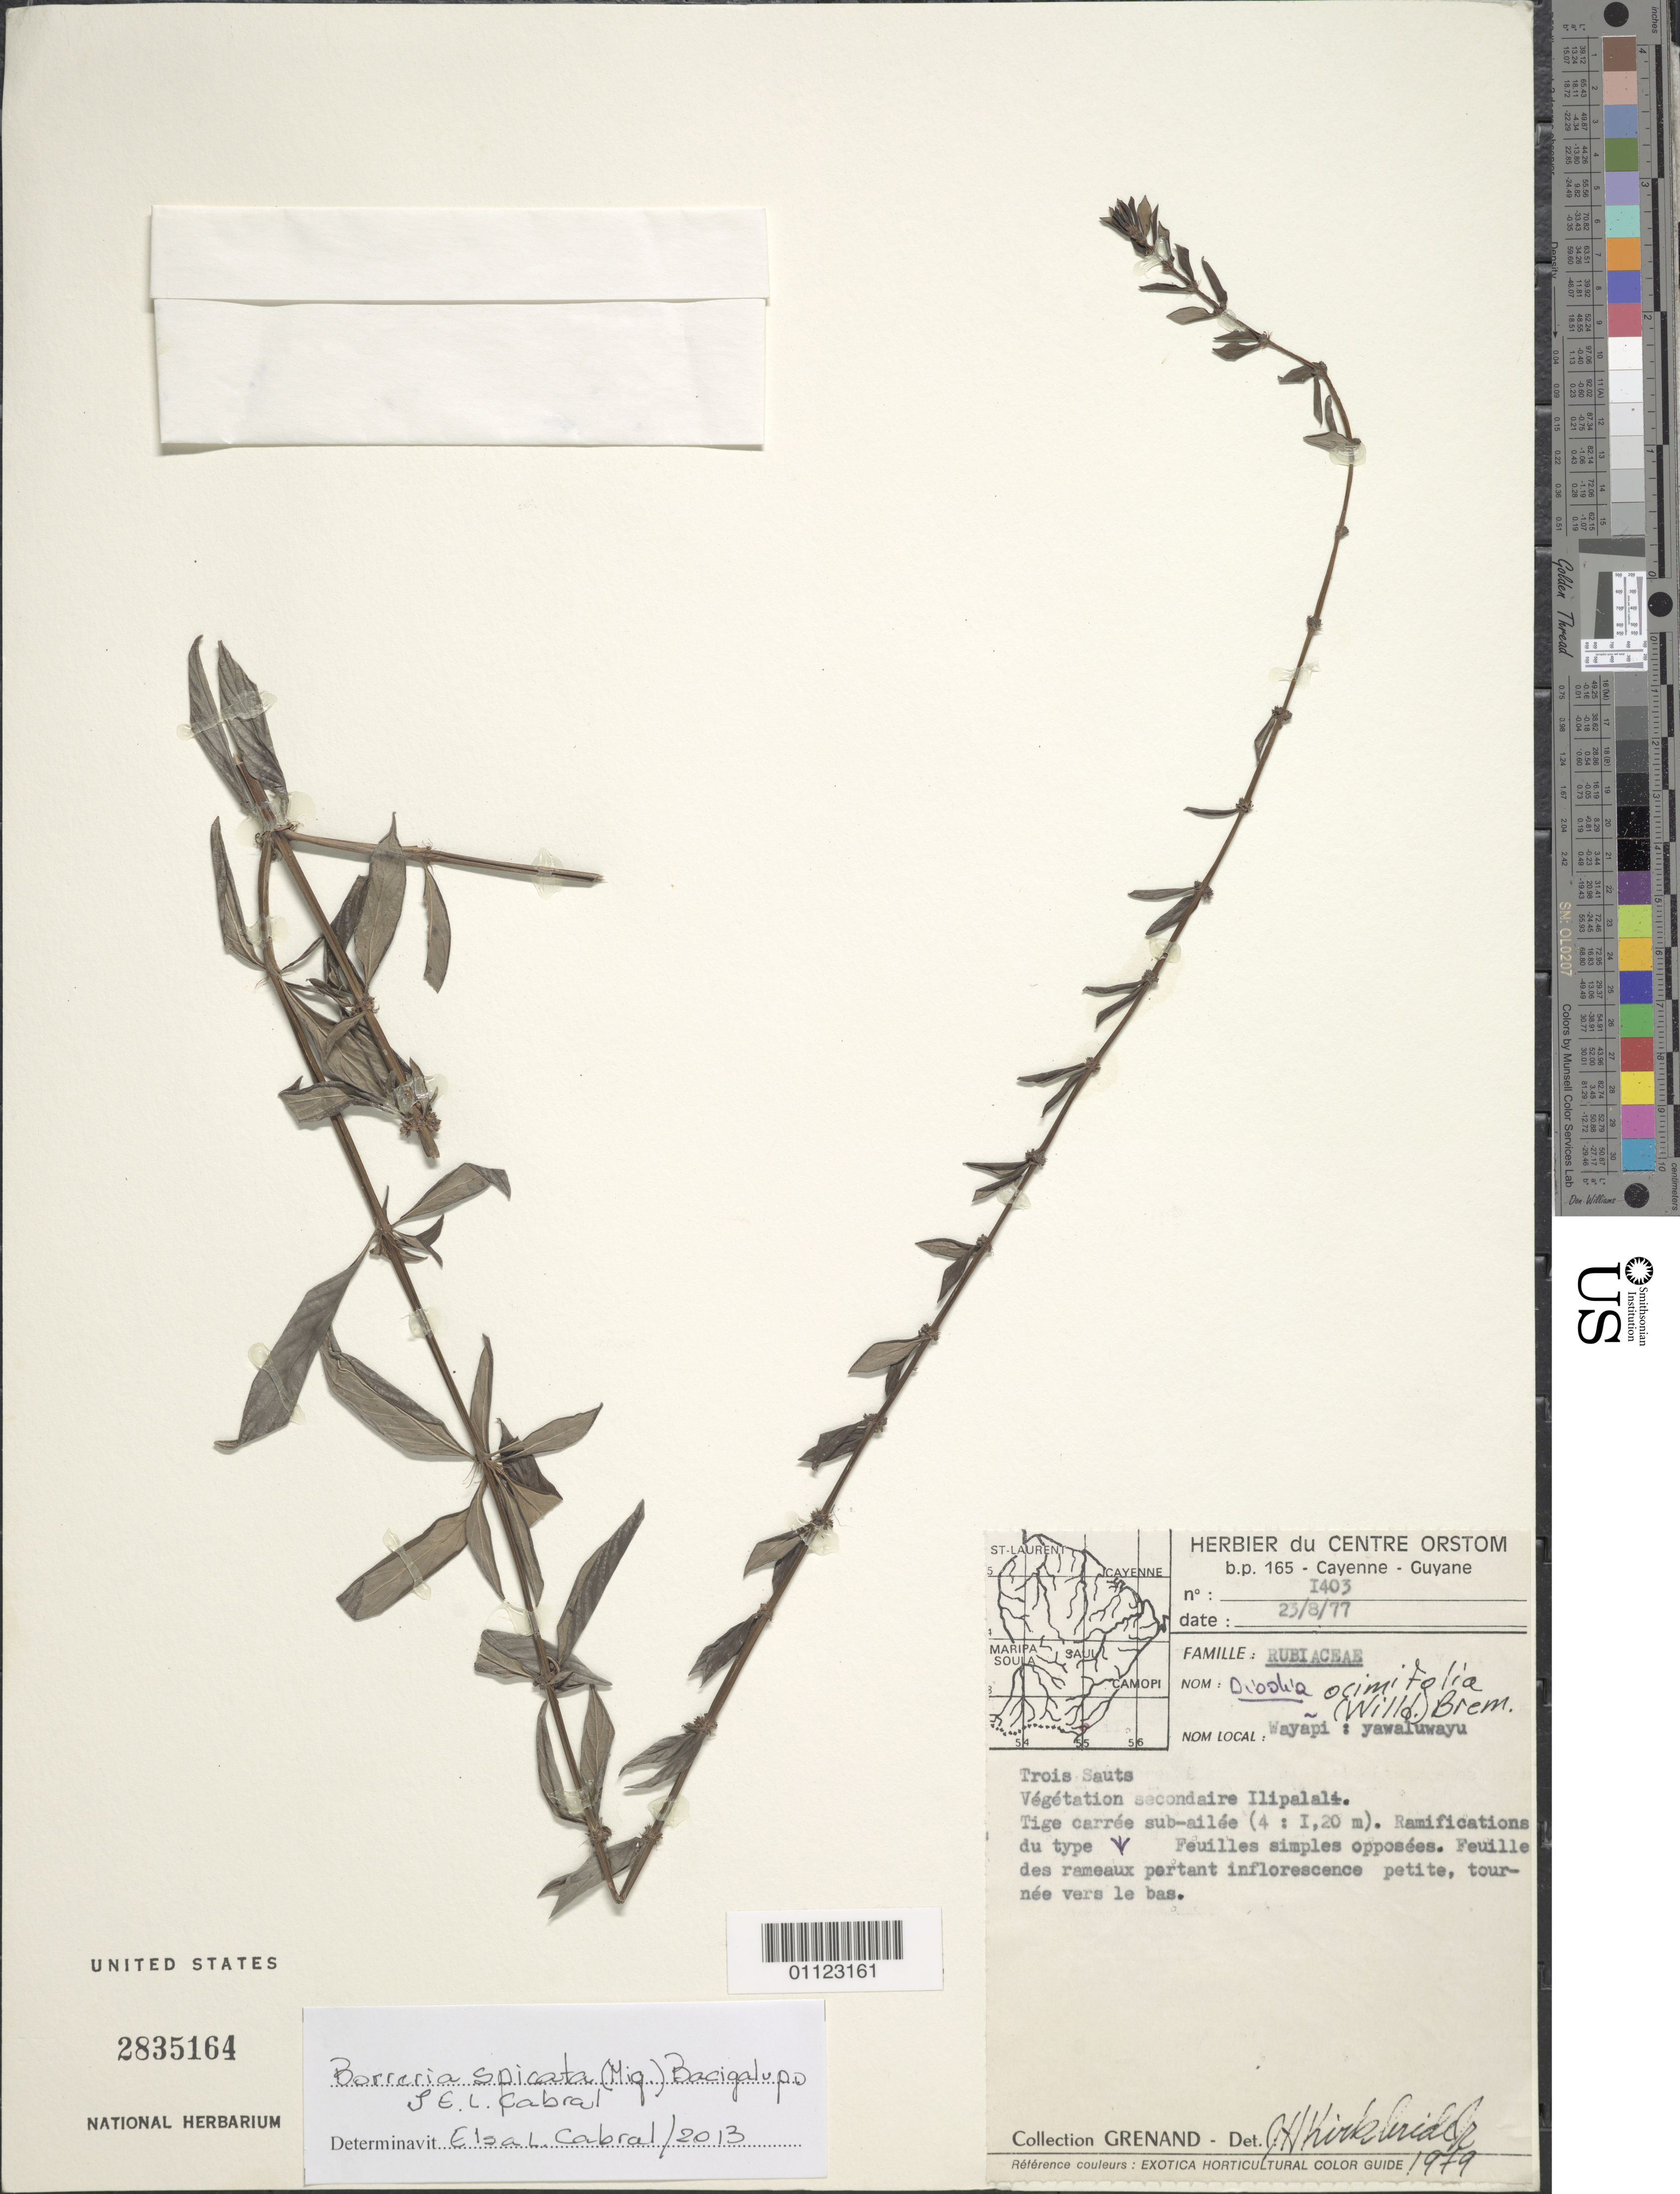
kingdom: Plantae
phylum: Tracheophyta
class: Magnoliopsida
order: Gentianales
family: Rubiaceae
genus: Borreria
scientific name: Borreria spicata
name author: (Miq.) Bacigalupo & E.L. Cabral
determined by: Cabral, E. L.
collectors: P. Grenand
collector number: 1403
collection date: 1977-08-23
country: French Guiana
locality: Trois Sauts. Vegetation secondaire Ilipalaili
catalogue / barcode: US 2835164